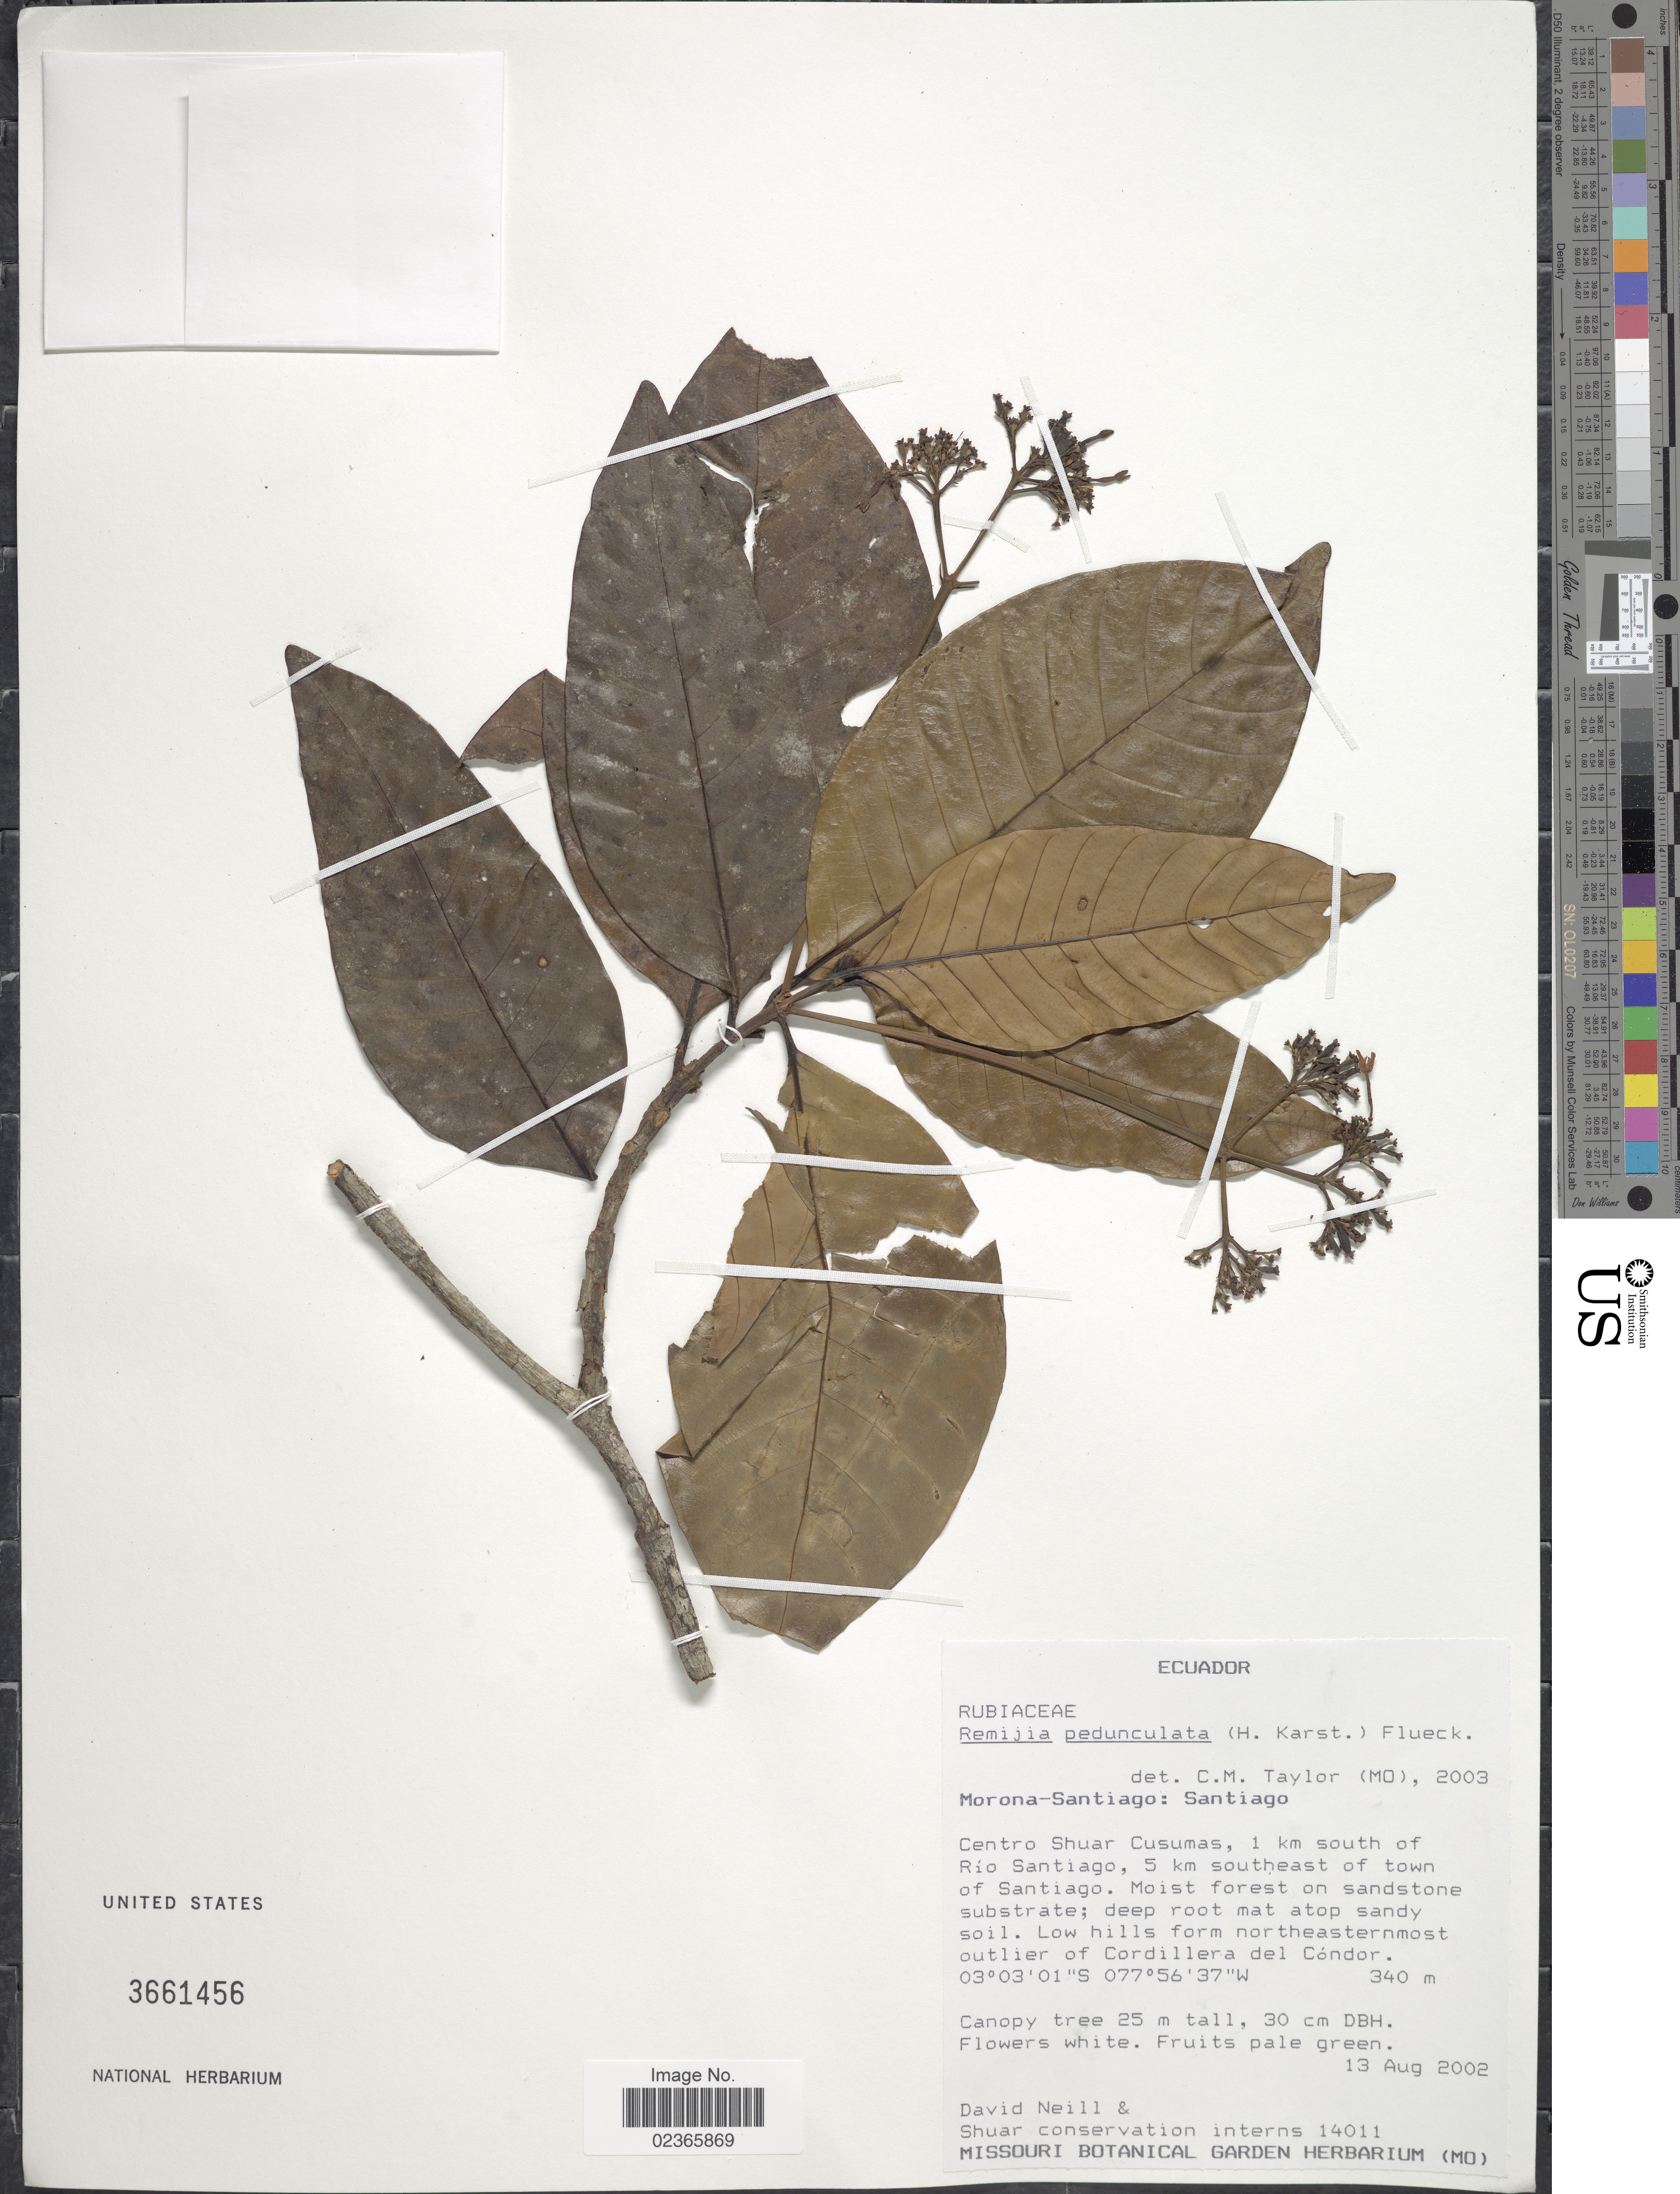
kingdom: Plantae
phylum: Tracheophyta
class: Magnoliopsida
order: Gentianales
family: Rubiaceae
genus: Remijia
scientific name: Remijia pedunculata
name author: (H. Karst.) Fluck.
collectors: D. A. Neill & Shuar conservation interns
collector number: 14011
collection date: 2002-08-13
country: Ecuador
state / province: Morona-Santiago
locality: Santiago, Centro Shuar Cusumas, 1 km south of Rio Santiago, 5 km southeast of town of Santiago.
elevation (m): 340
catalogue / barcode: US 3661456